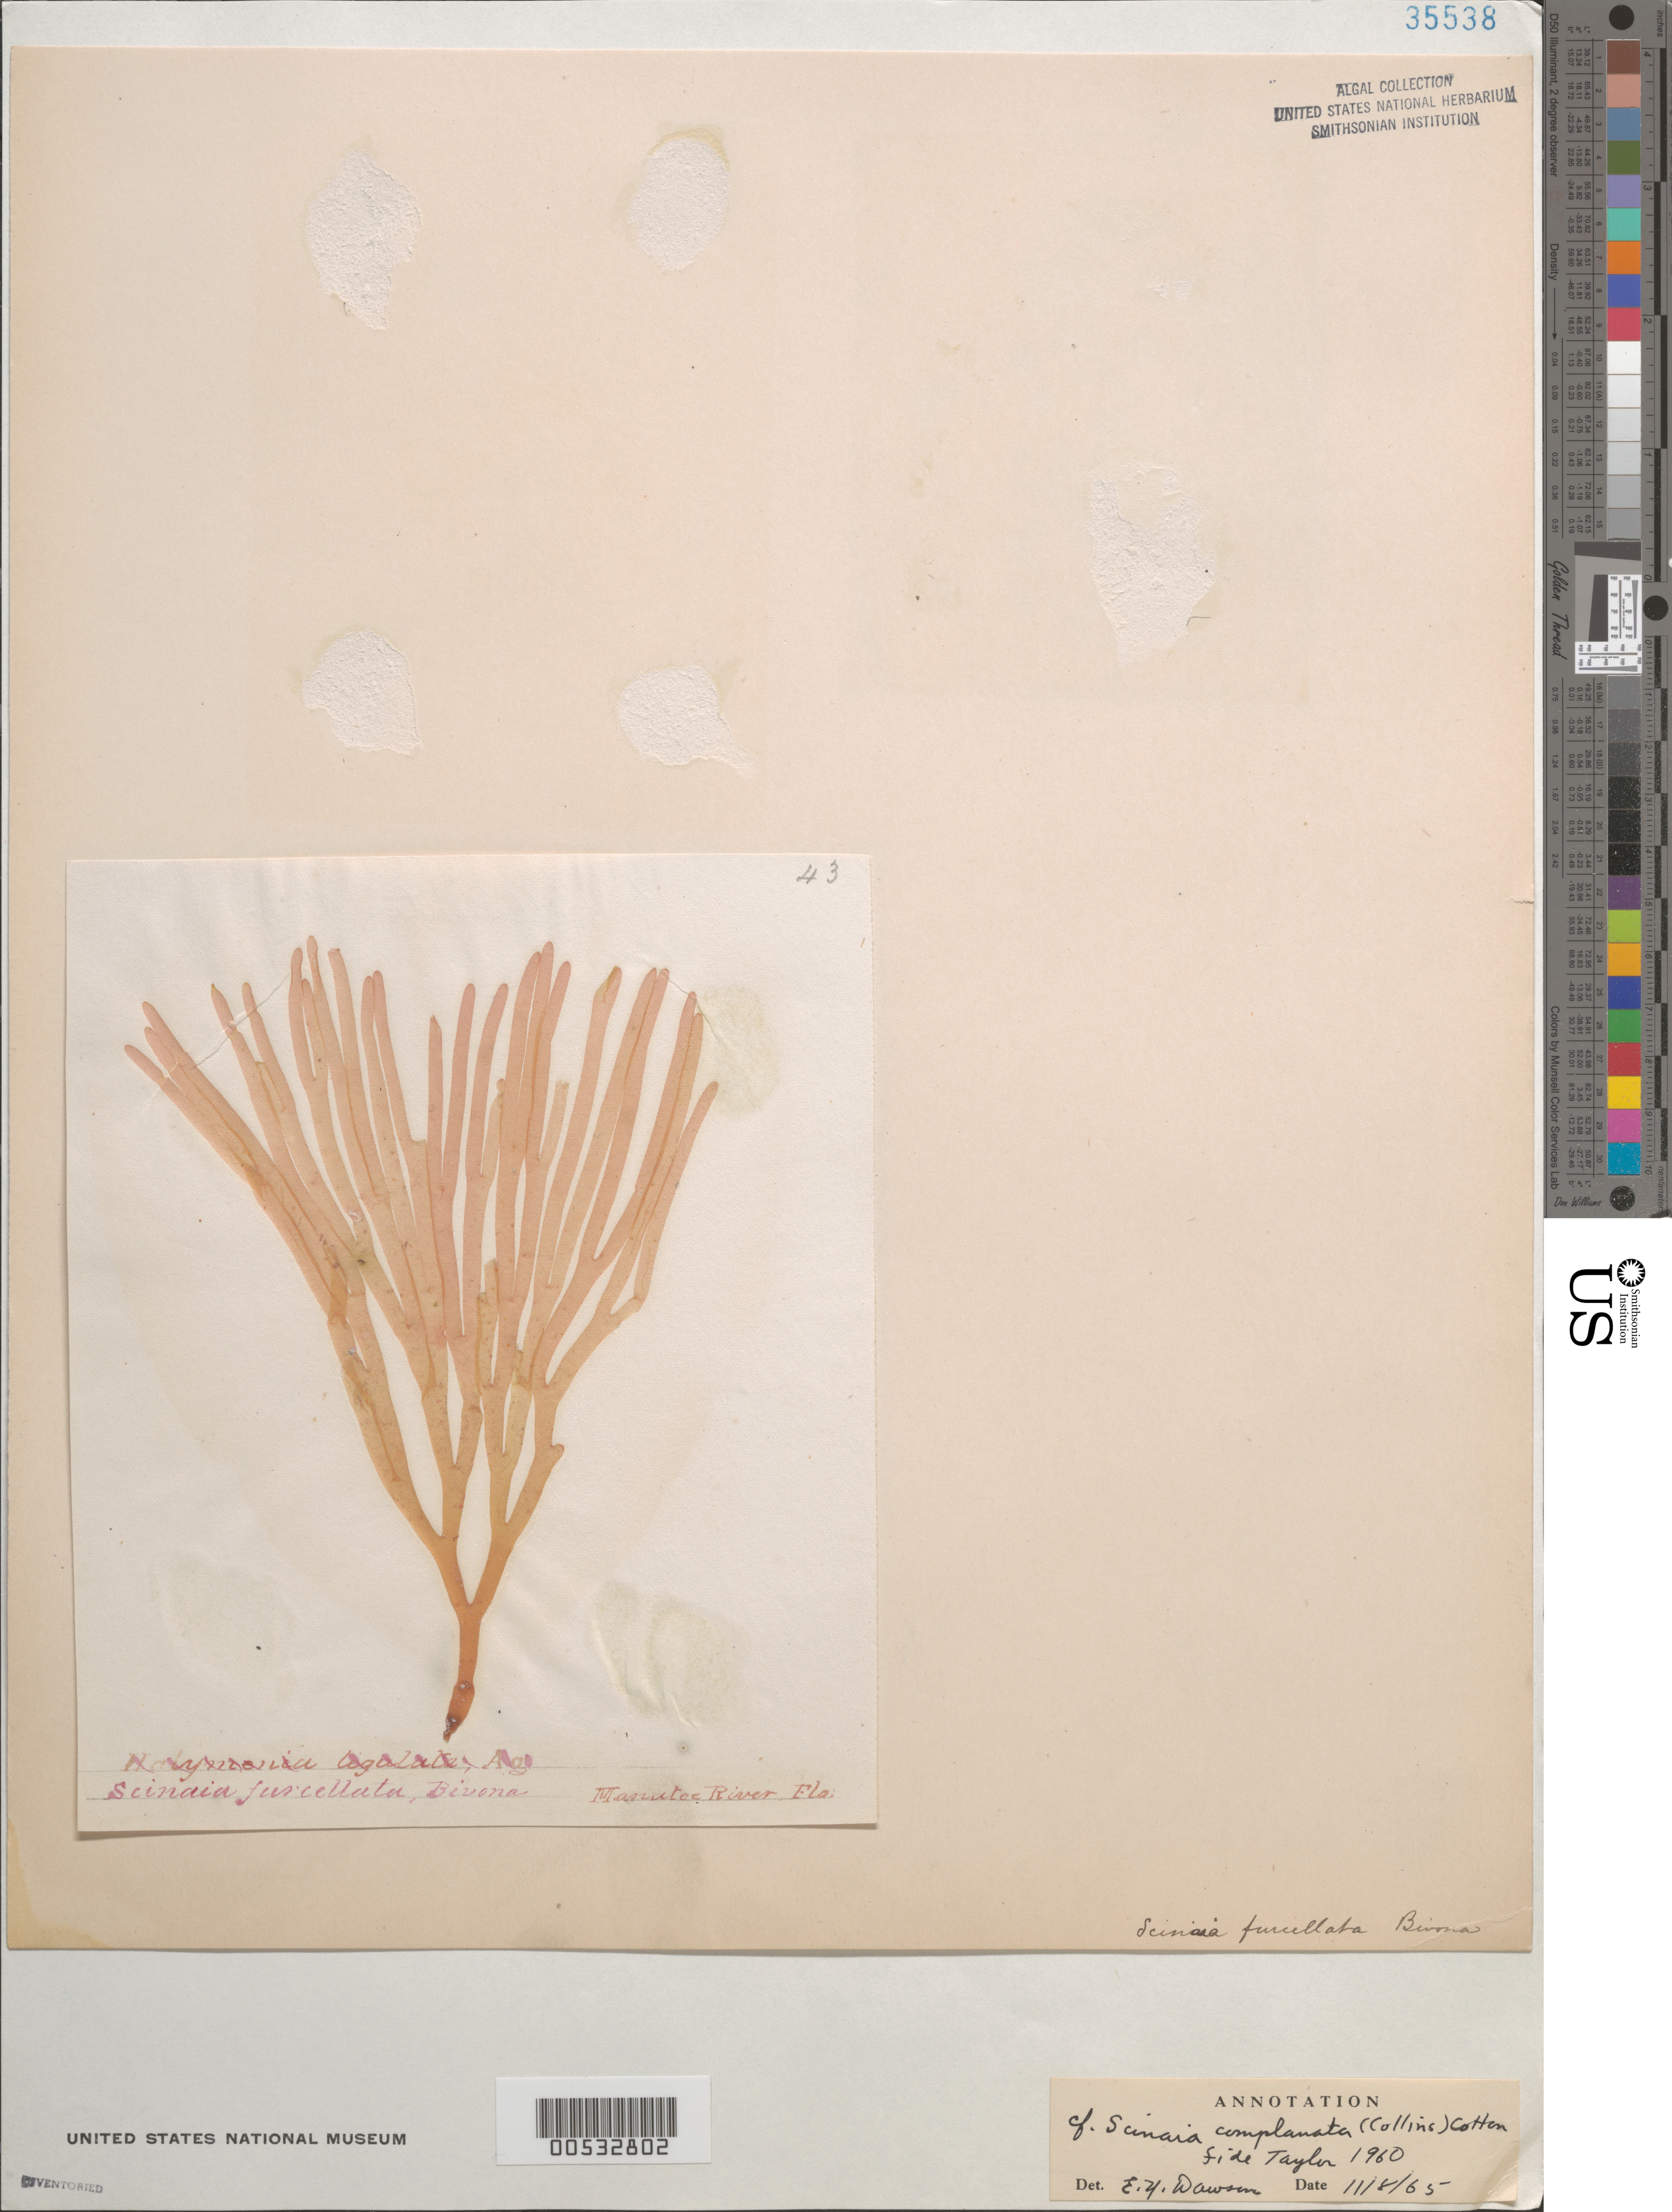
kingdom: Plantae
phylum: Rhodophyta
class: Florideophyceae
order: Nemaliales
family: Scinaiaceae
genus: Scinaia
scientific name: Scinaia complanata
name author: (Collins in Collins et al.) Cotton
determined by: Dawson, E. Y.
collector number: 43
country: United States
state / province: Florida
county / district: Manatee County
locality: Manatee River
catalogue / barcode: US 35538